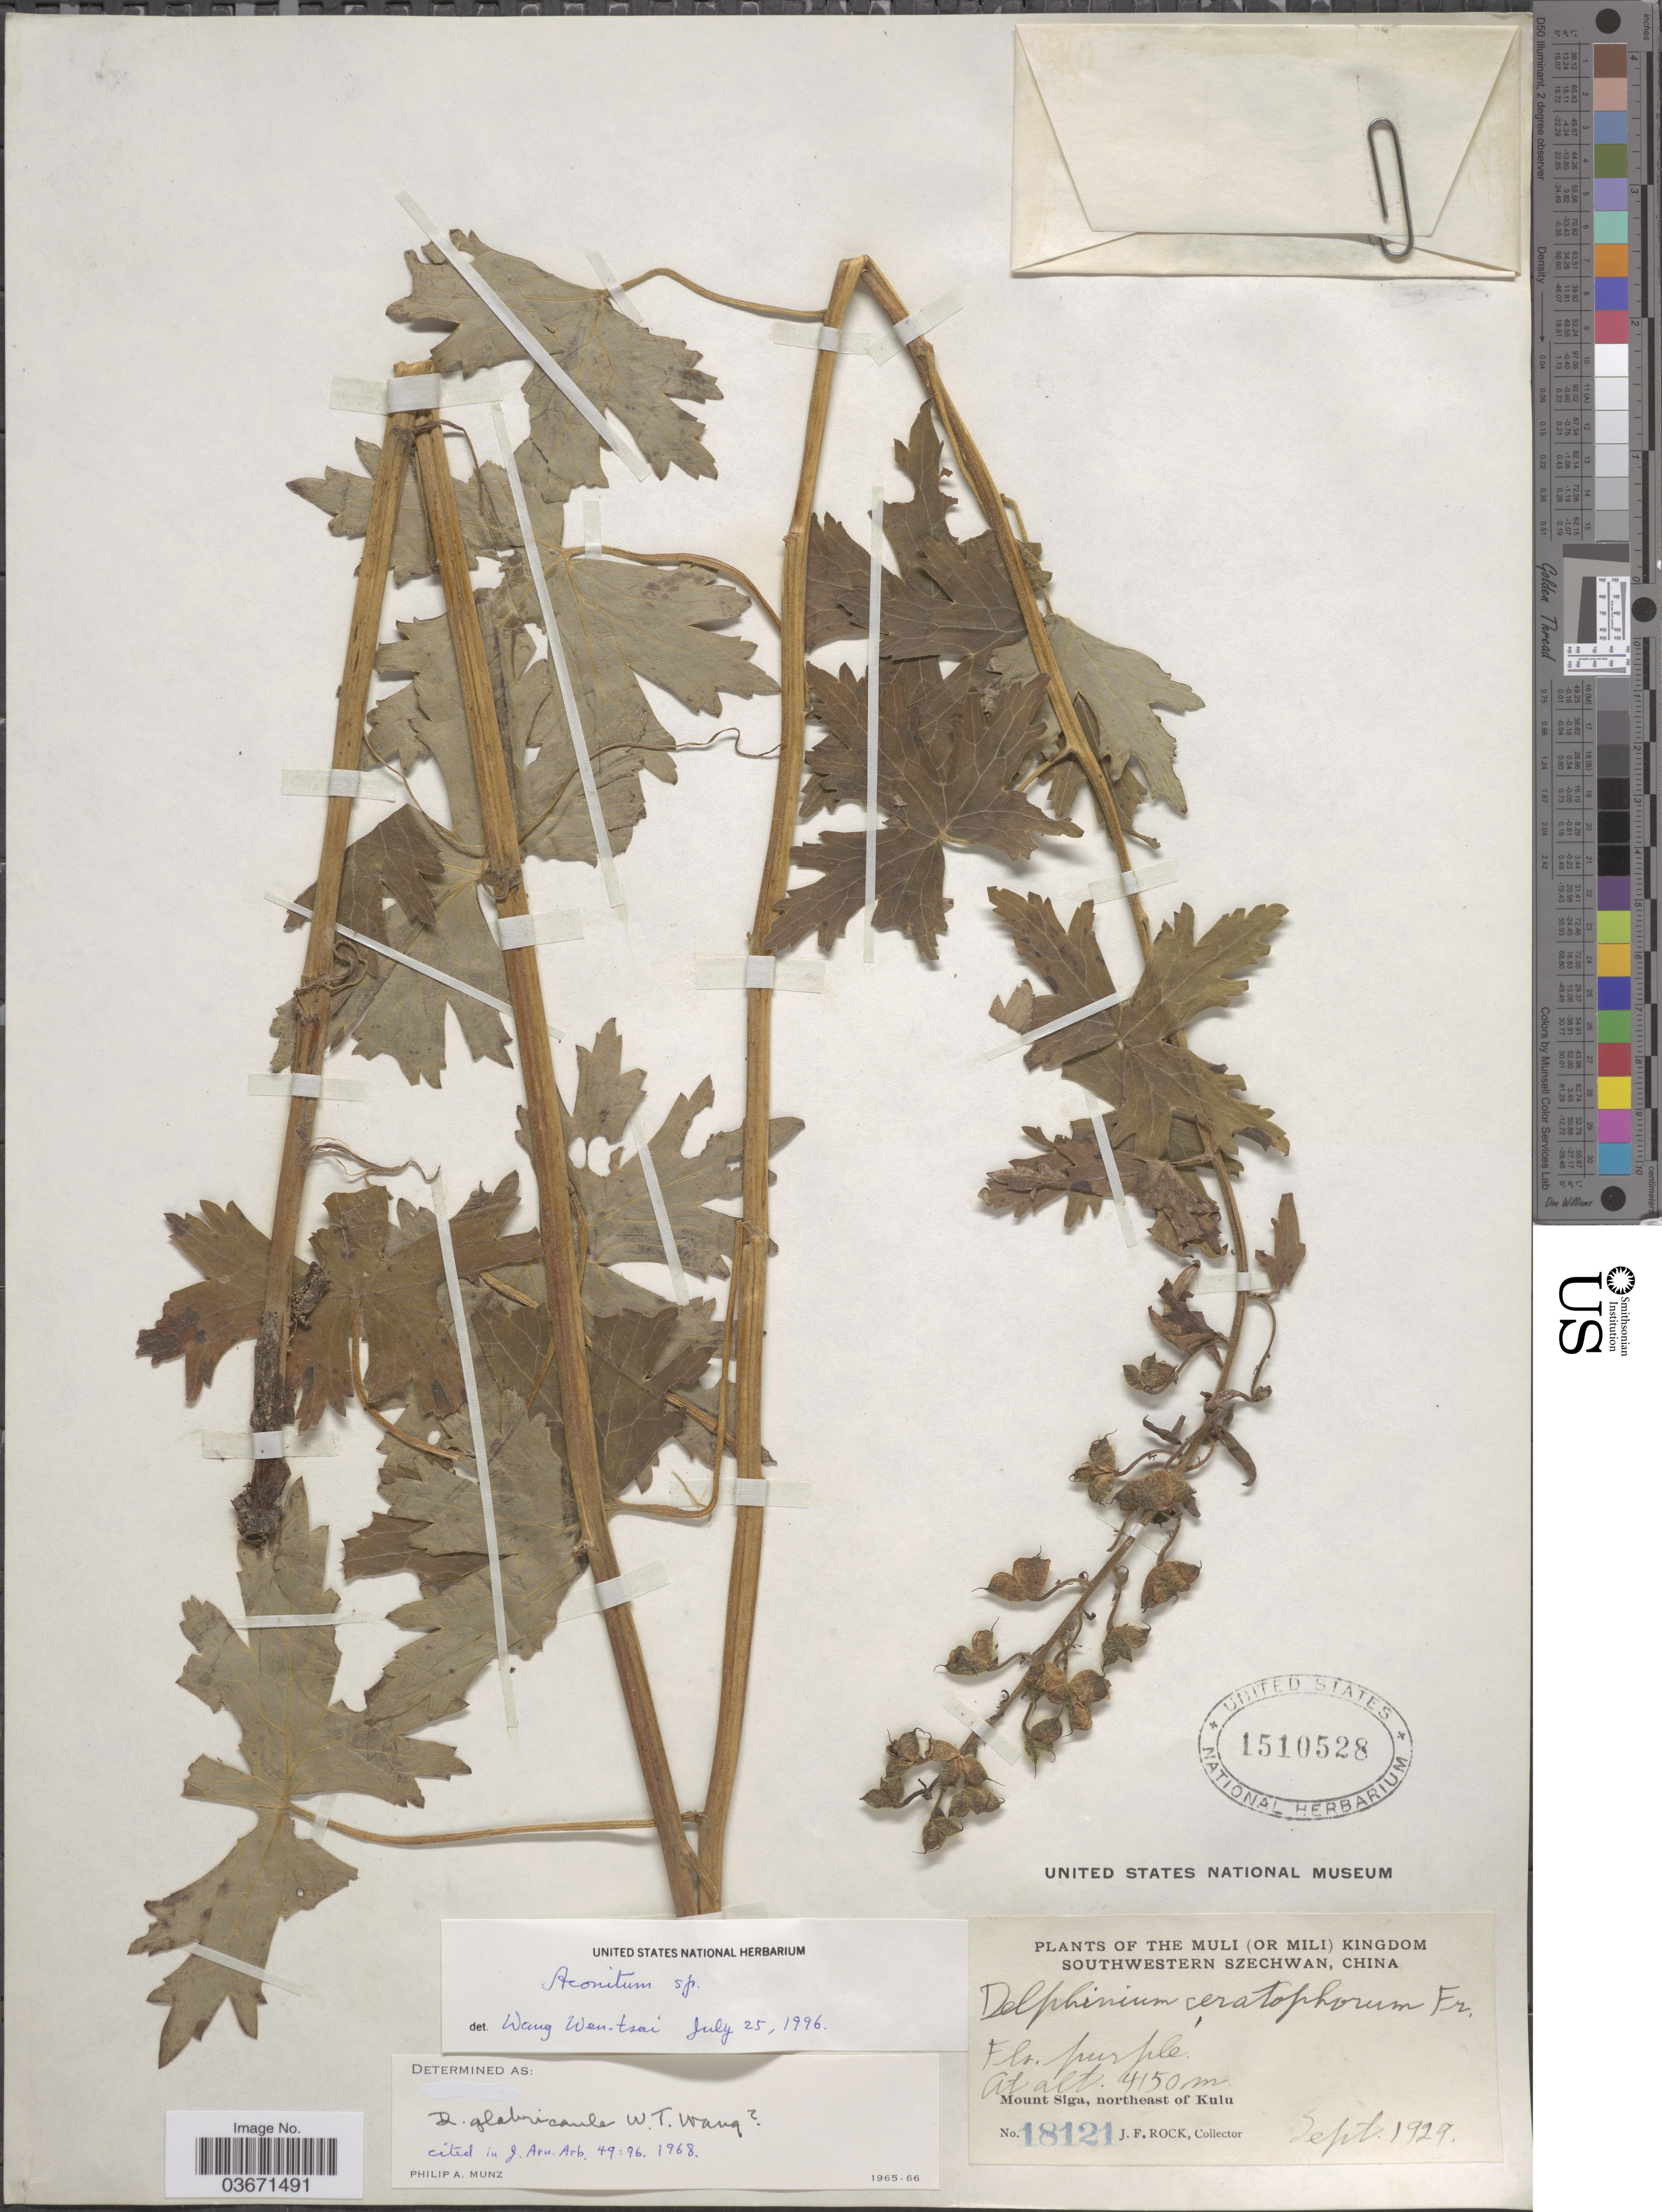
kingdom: Plantae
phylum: Tracheophyta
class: Magnoliopsida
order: Ranunculales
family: Ranunculaceae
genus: Aconitum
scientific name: Aconitum sp.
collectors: J. Rock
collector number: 18121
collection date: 1929-09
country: China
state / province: Sichuan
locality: The Muli (or Mili) Kingdom, Southwestern Szechuan. Mount Siga, northeast of Kulu.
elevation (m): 4150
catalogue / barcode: US 1510528